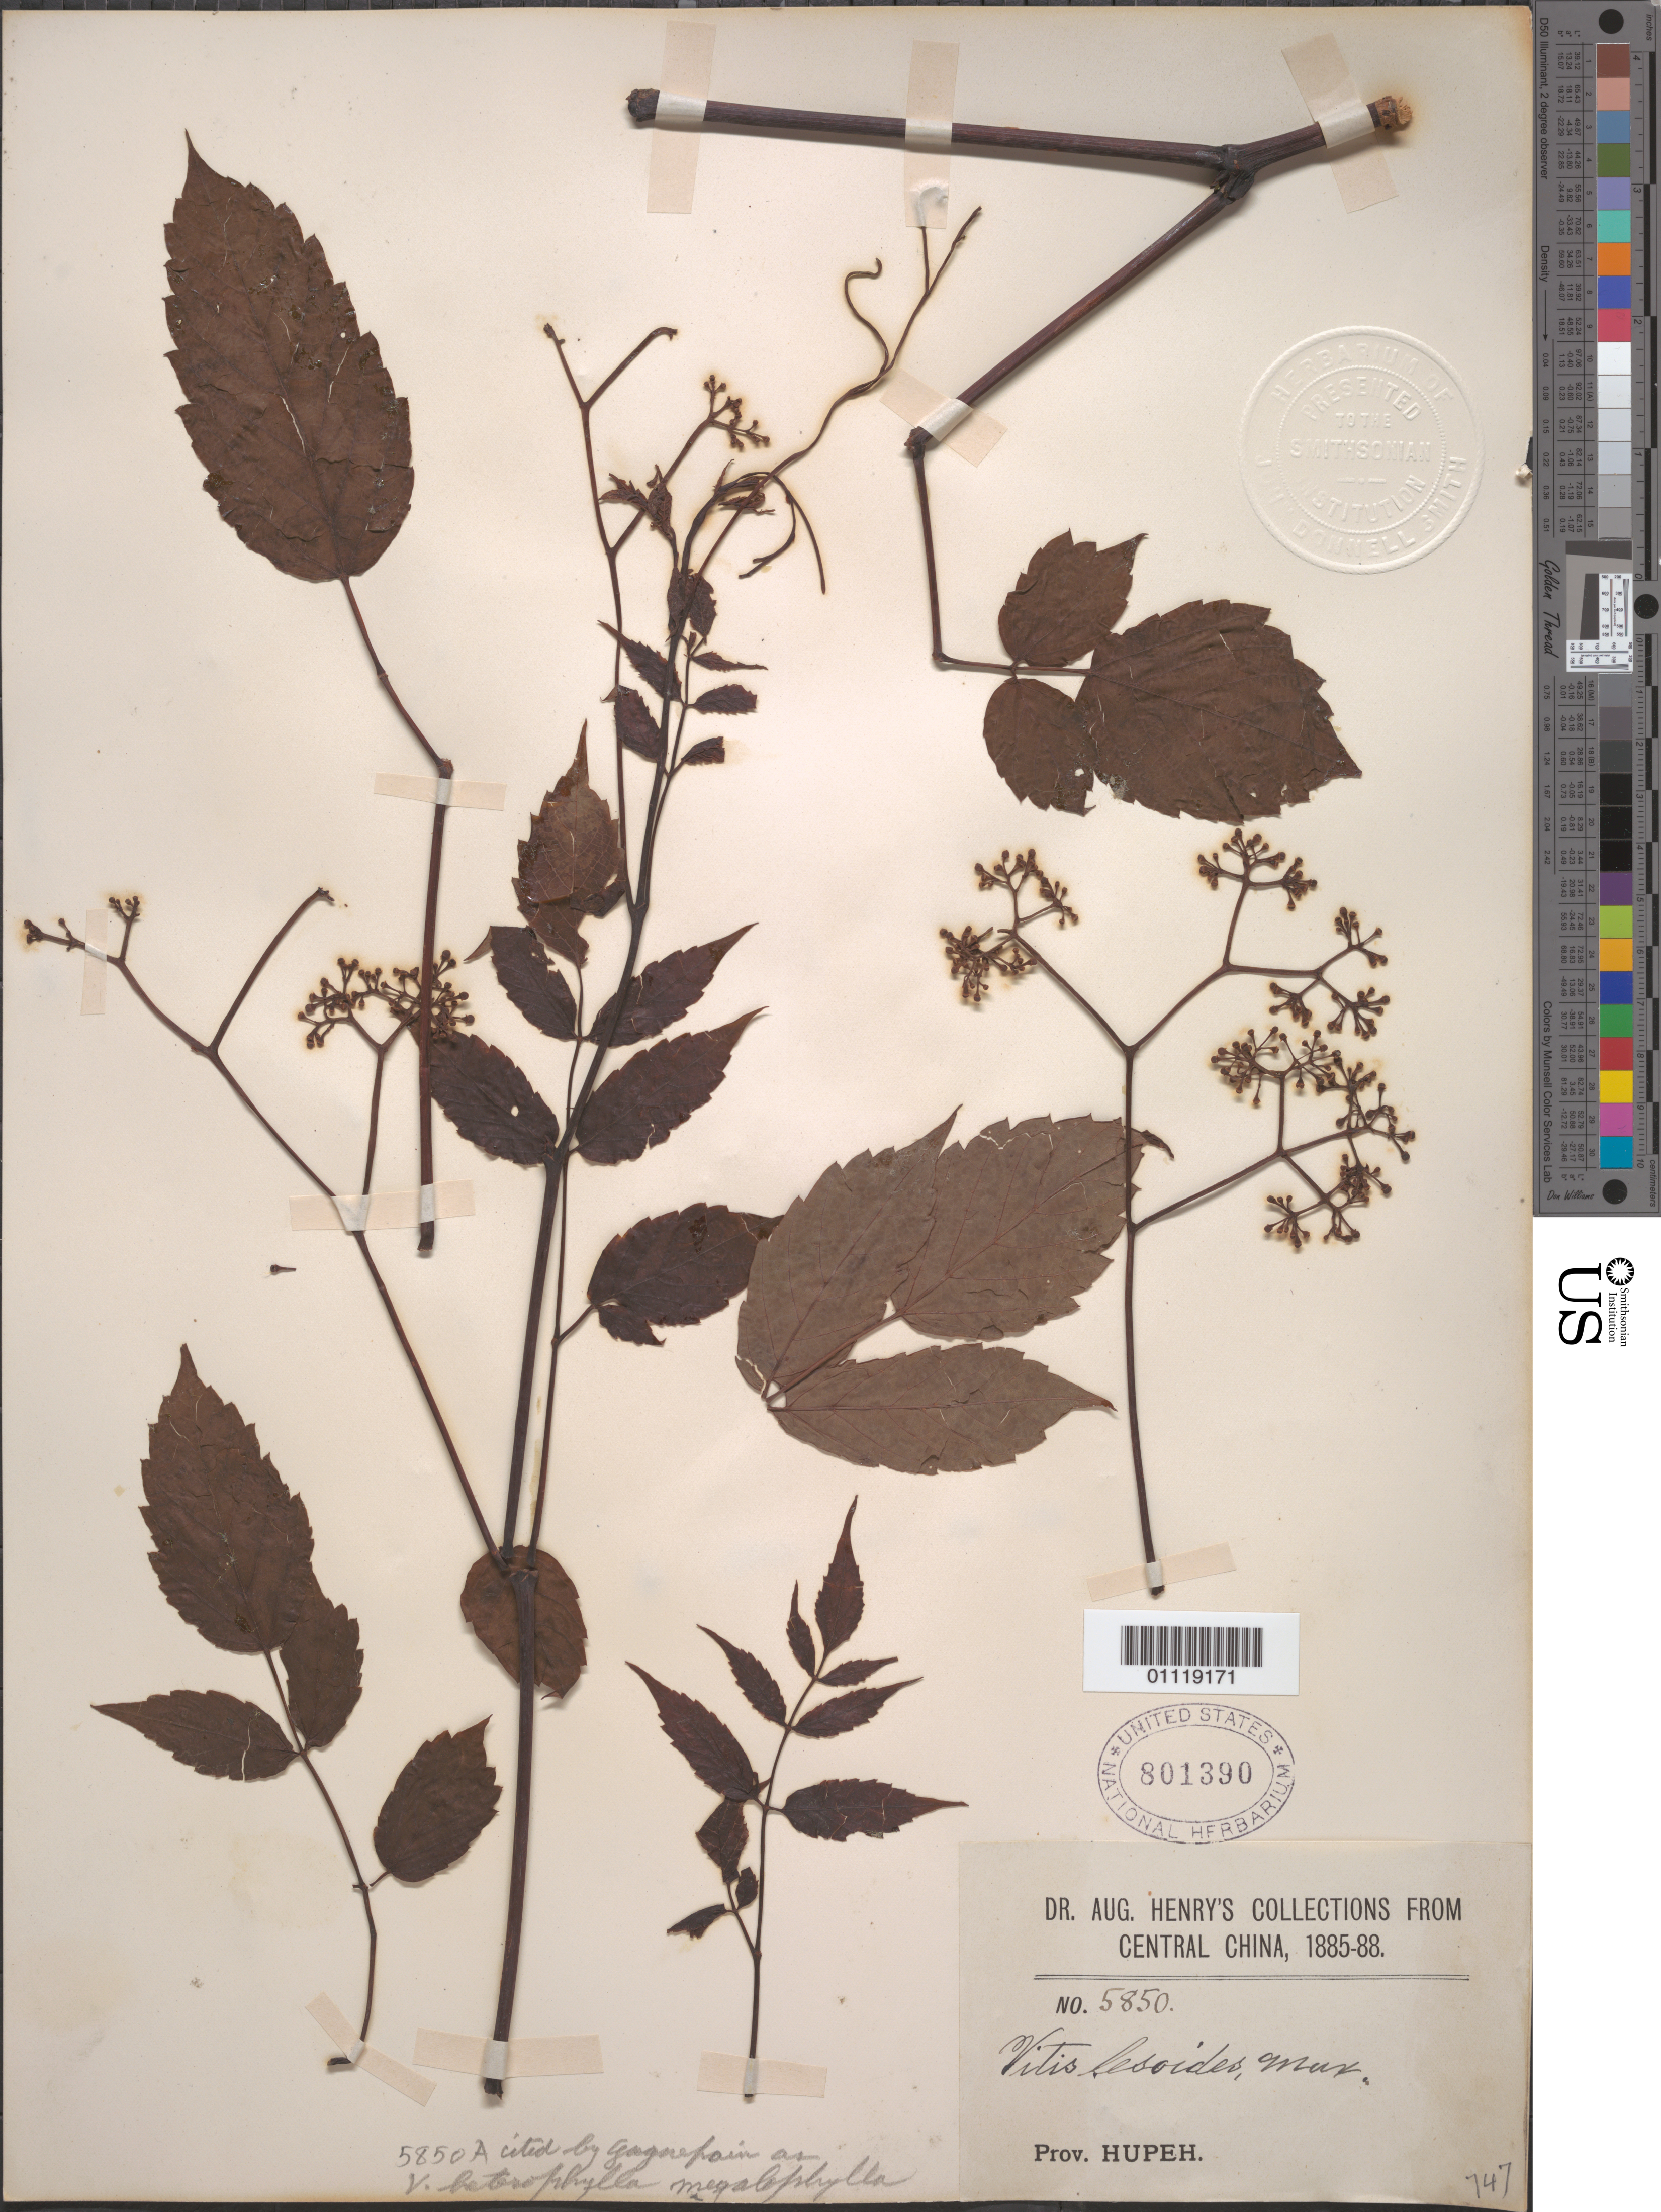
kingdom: Plantae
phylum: Tracheophyta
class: Magnoliopsida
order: Vitales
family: Vitaceae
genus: Ampelopsis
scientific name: Ampelopsis megalophylla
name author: Diels & Gilg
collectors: A. Henry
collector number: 5850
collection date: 1885/1888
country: China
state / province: Hubei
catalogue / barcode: US 801390